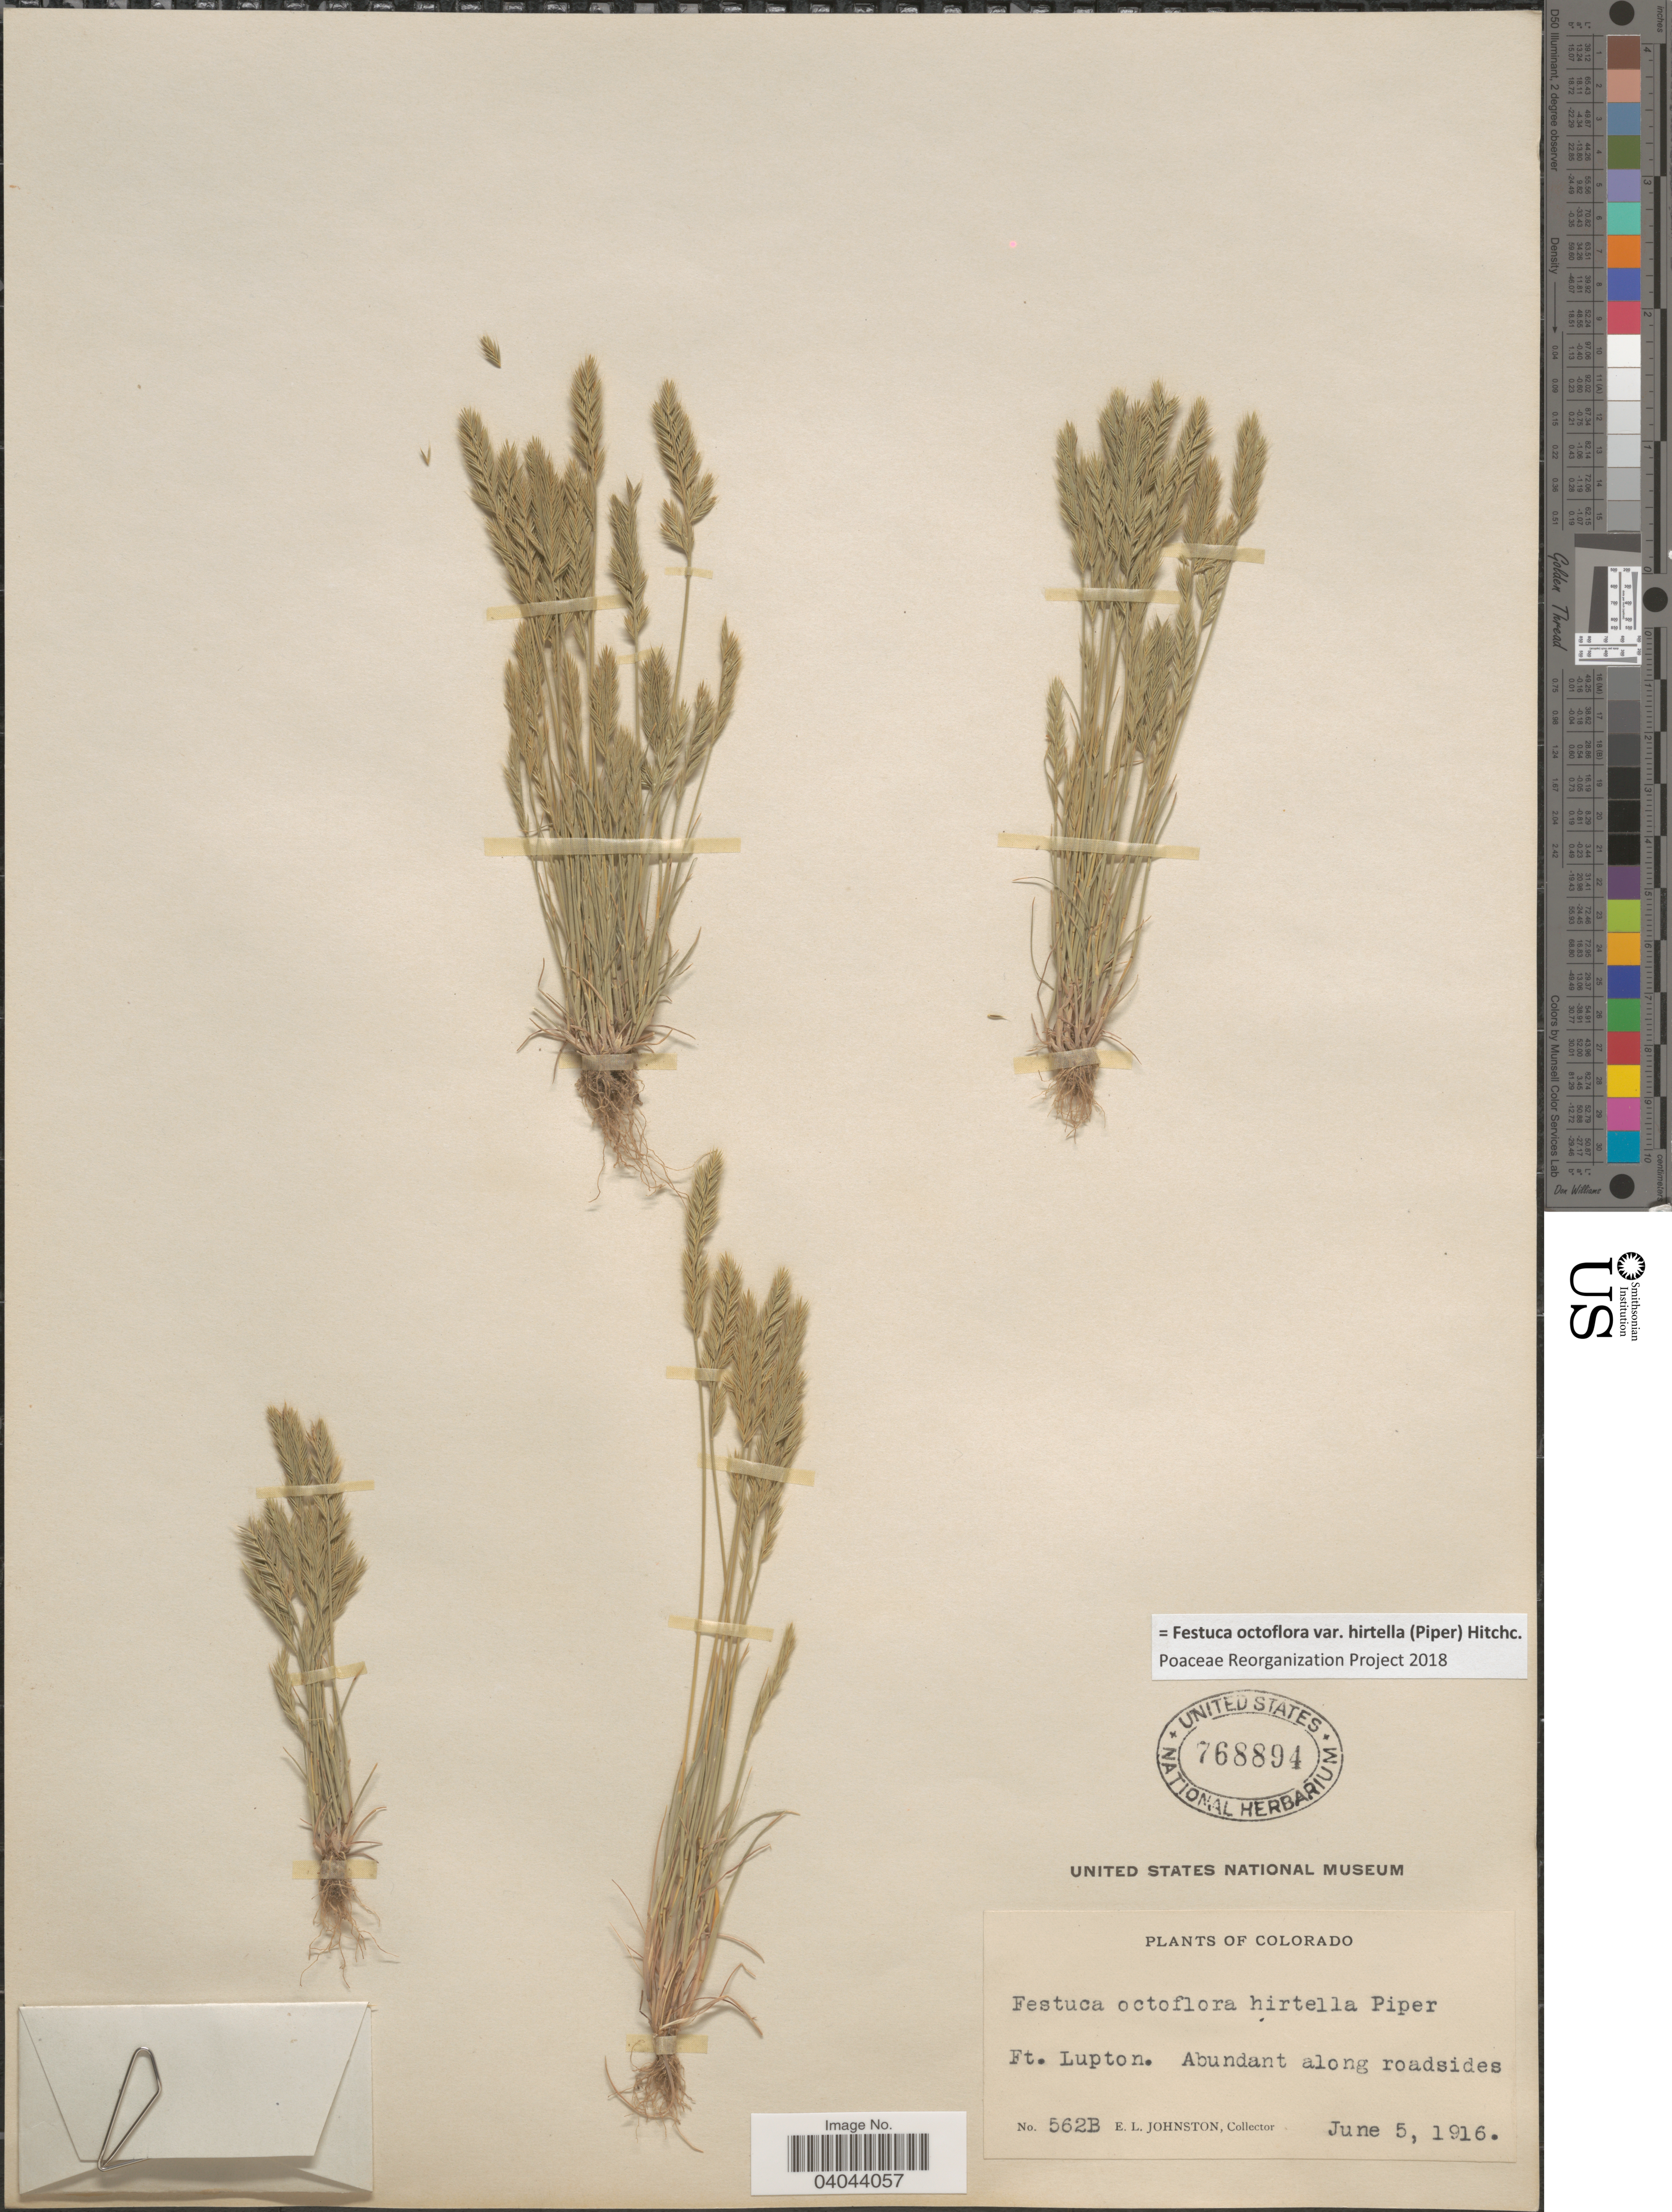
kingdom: Plantae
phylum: Tracheophyta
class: Liliopsida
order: Poales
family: Poaceae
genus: Festuca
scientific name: Festuca octoflora var. hirtella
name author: Piper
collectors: E. L. Johnston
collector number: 562B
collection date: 1916-06-05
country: United States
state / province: Colorado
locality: Ft. Lupton.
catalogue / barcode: US 768894